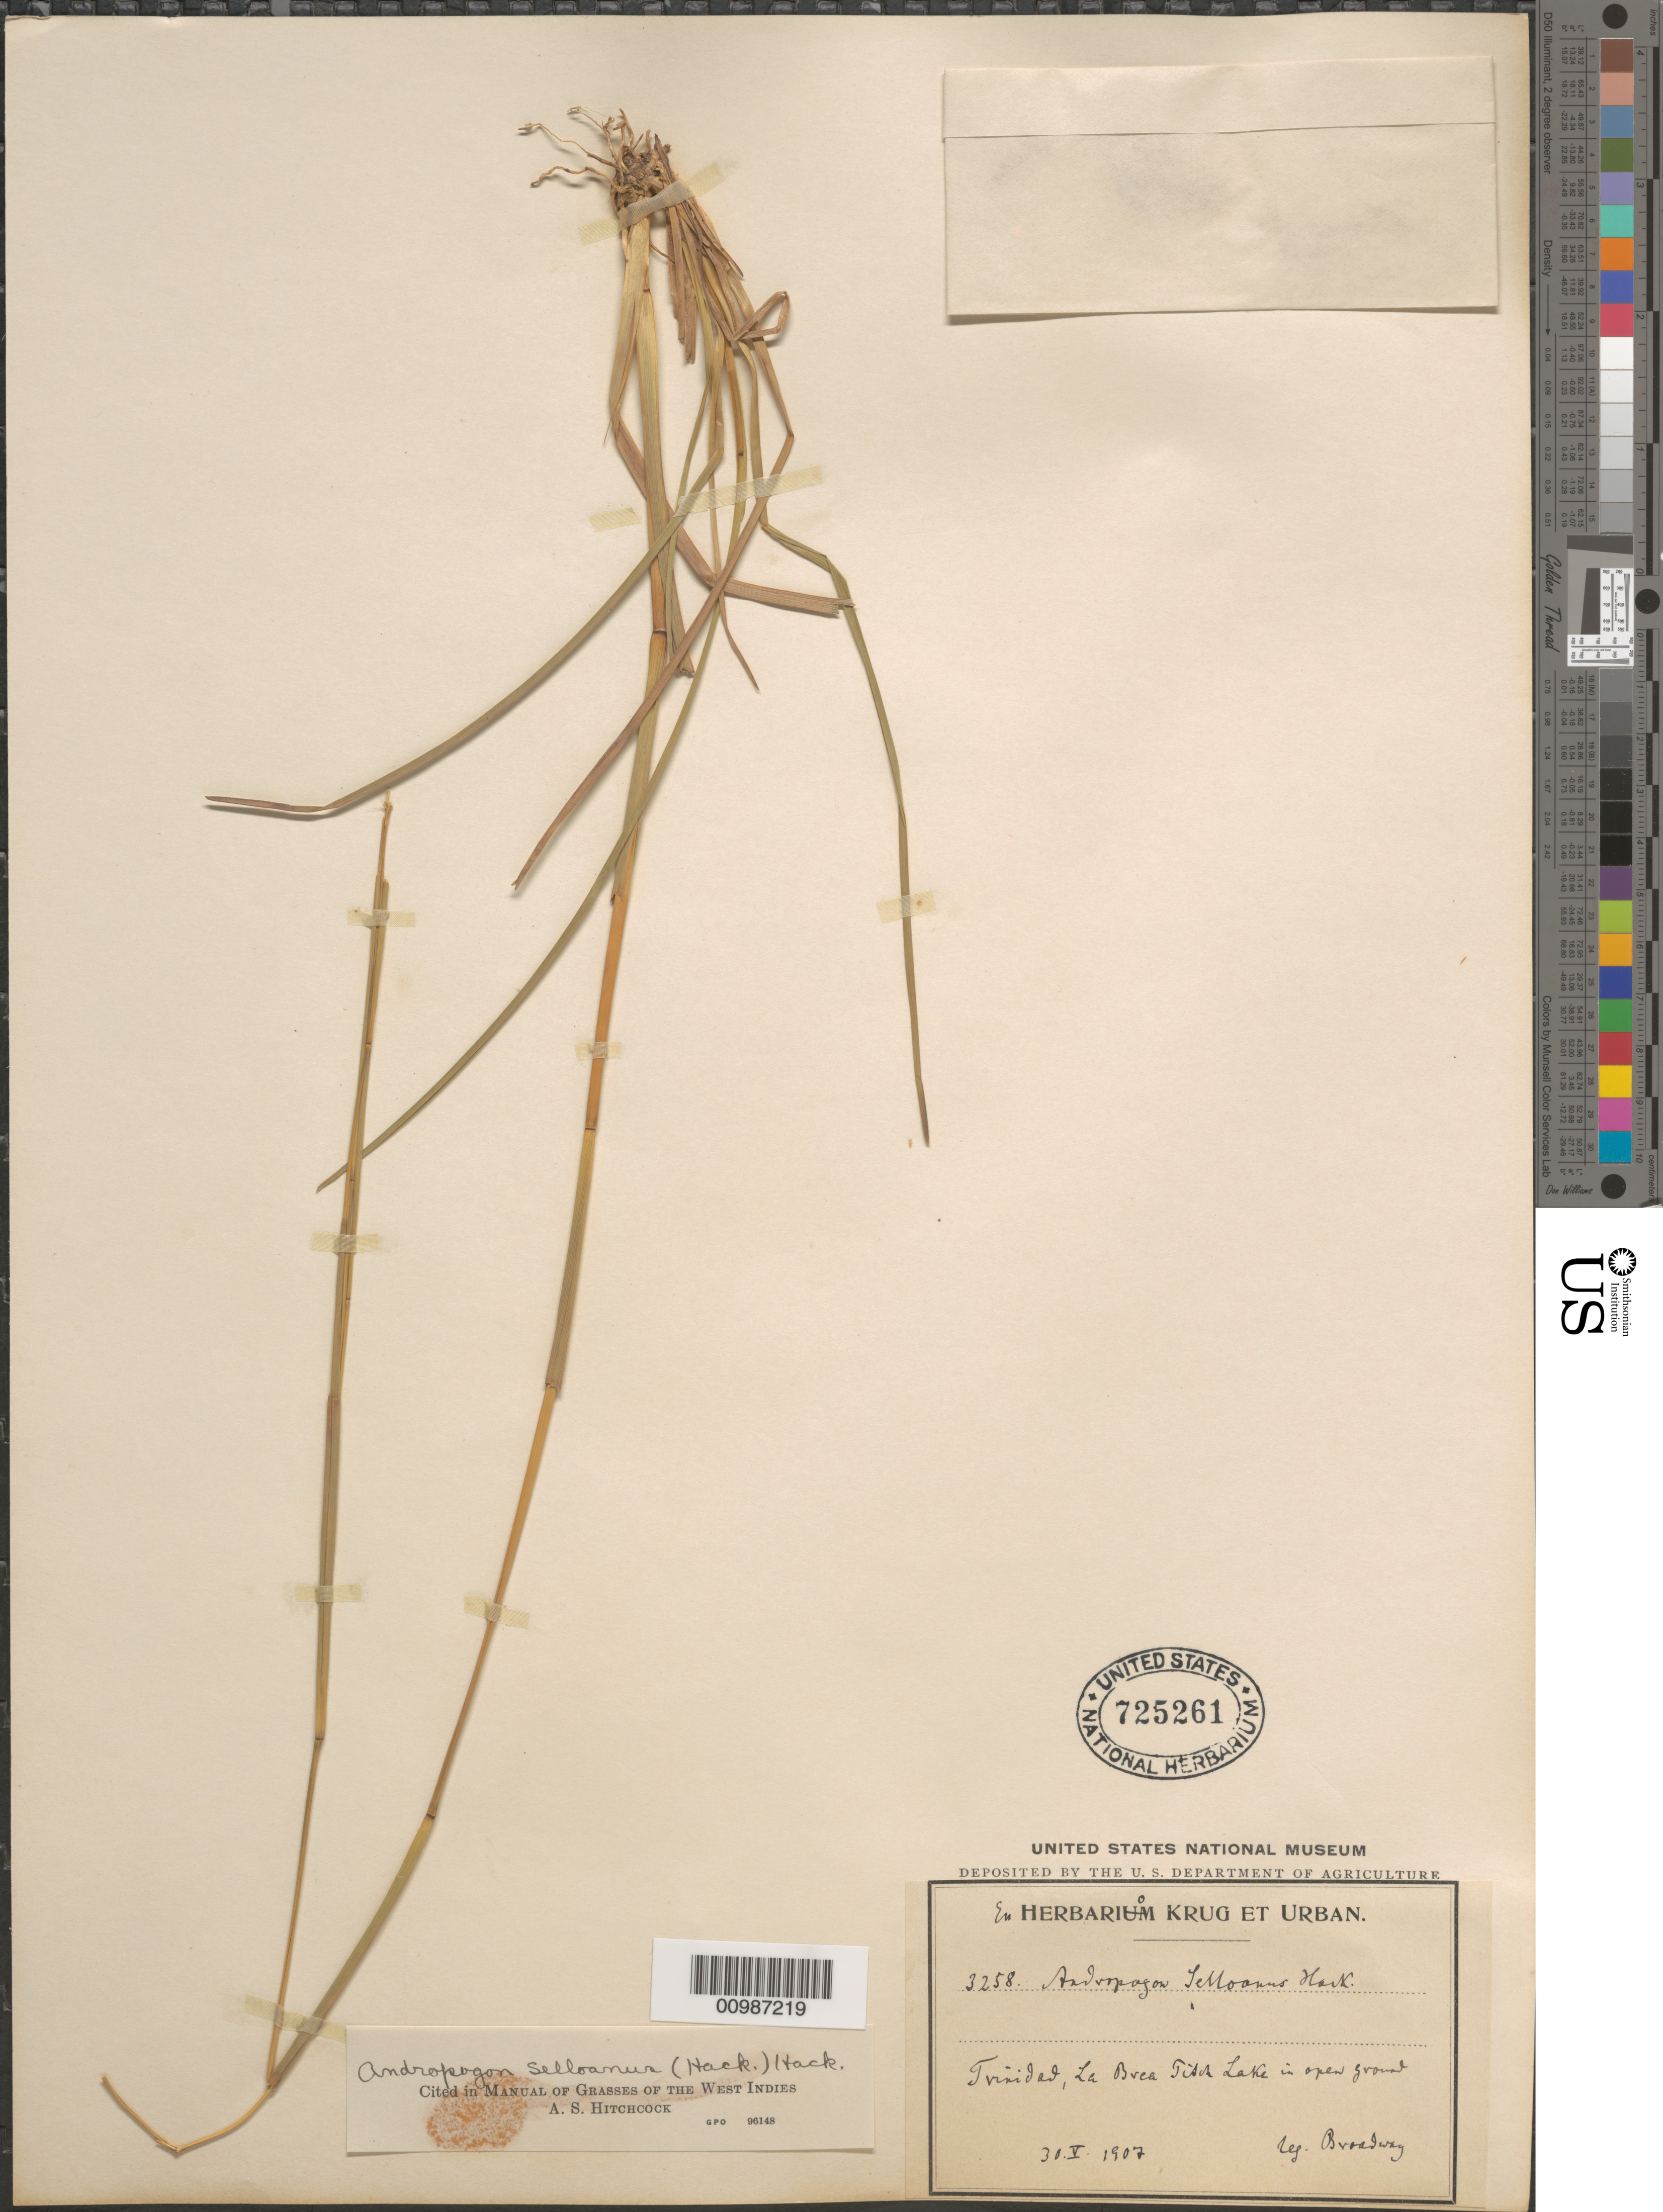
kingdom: Plantae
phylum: Tracheophyta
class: Liliopsida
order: Poales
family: Poaceae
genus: Andropogon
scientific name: Andropogon selloanus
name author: (Hack.) Hack.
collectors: W. E. Broadway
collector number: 3258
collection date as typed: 30 May 1907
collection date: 1907-05-30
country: Trinidad and Tobago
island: Trinidad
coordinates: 0 N, 0 E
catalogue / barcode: US 725261